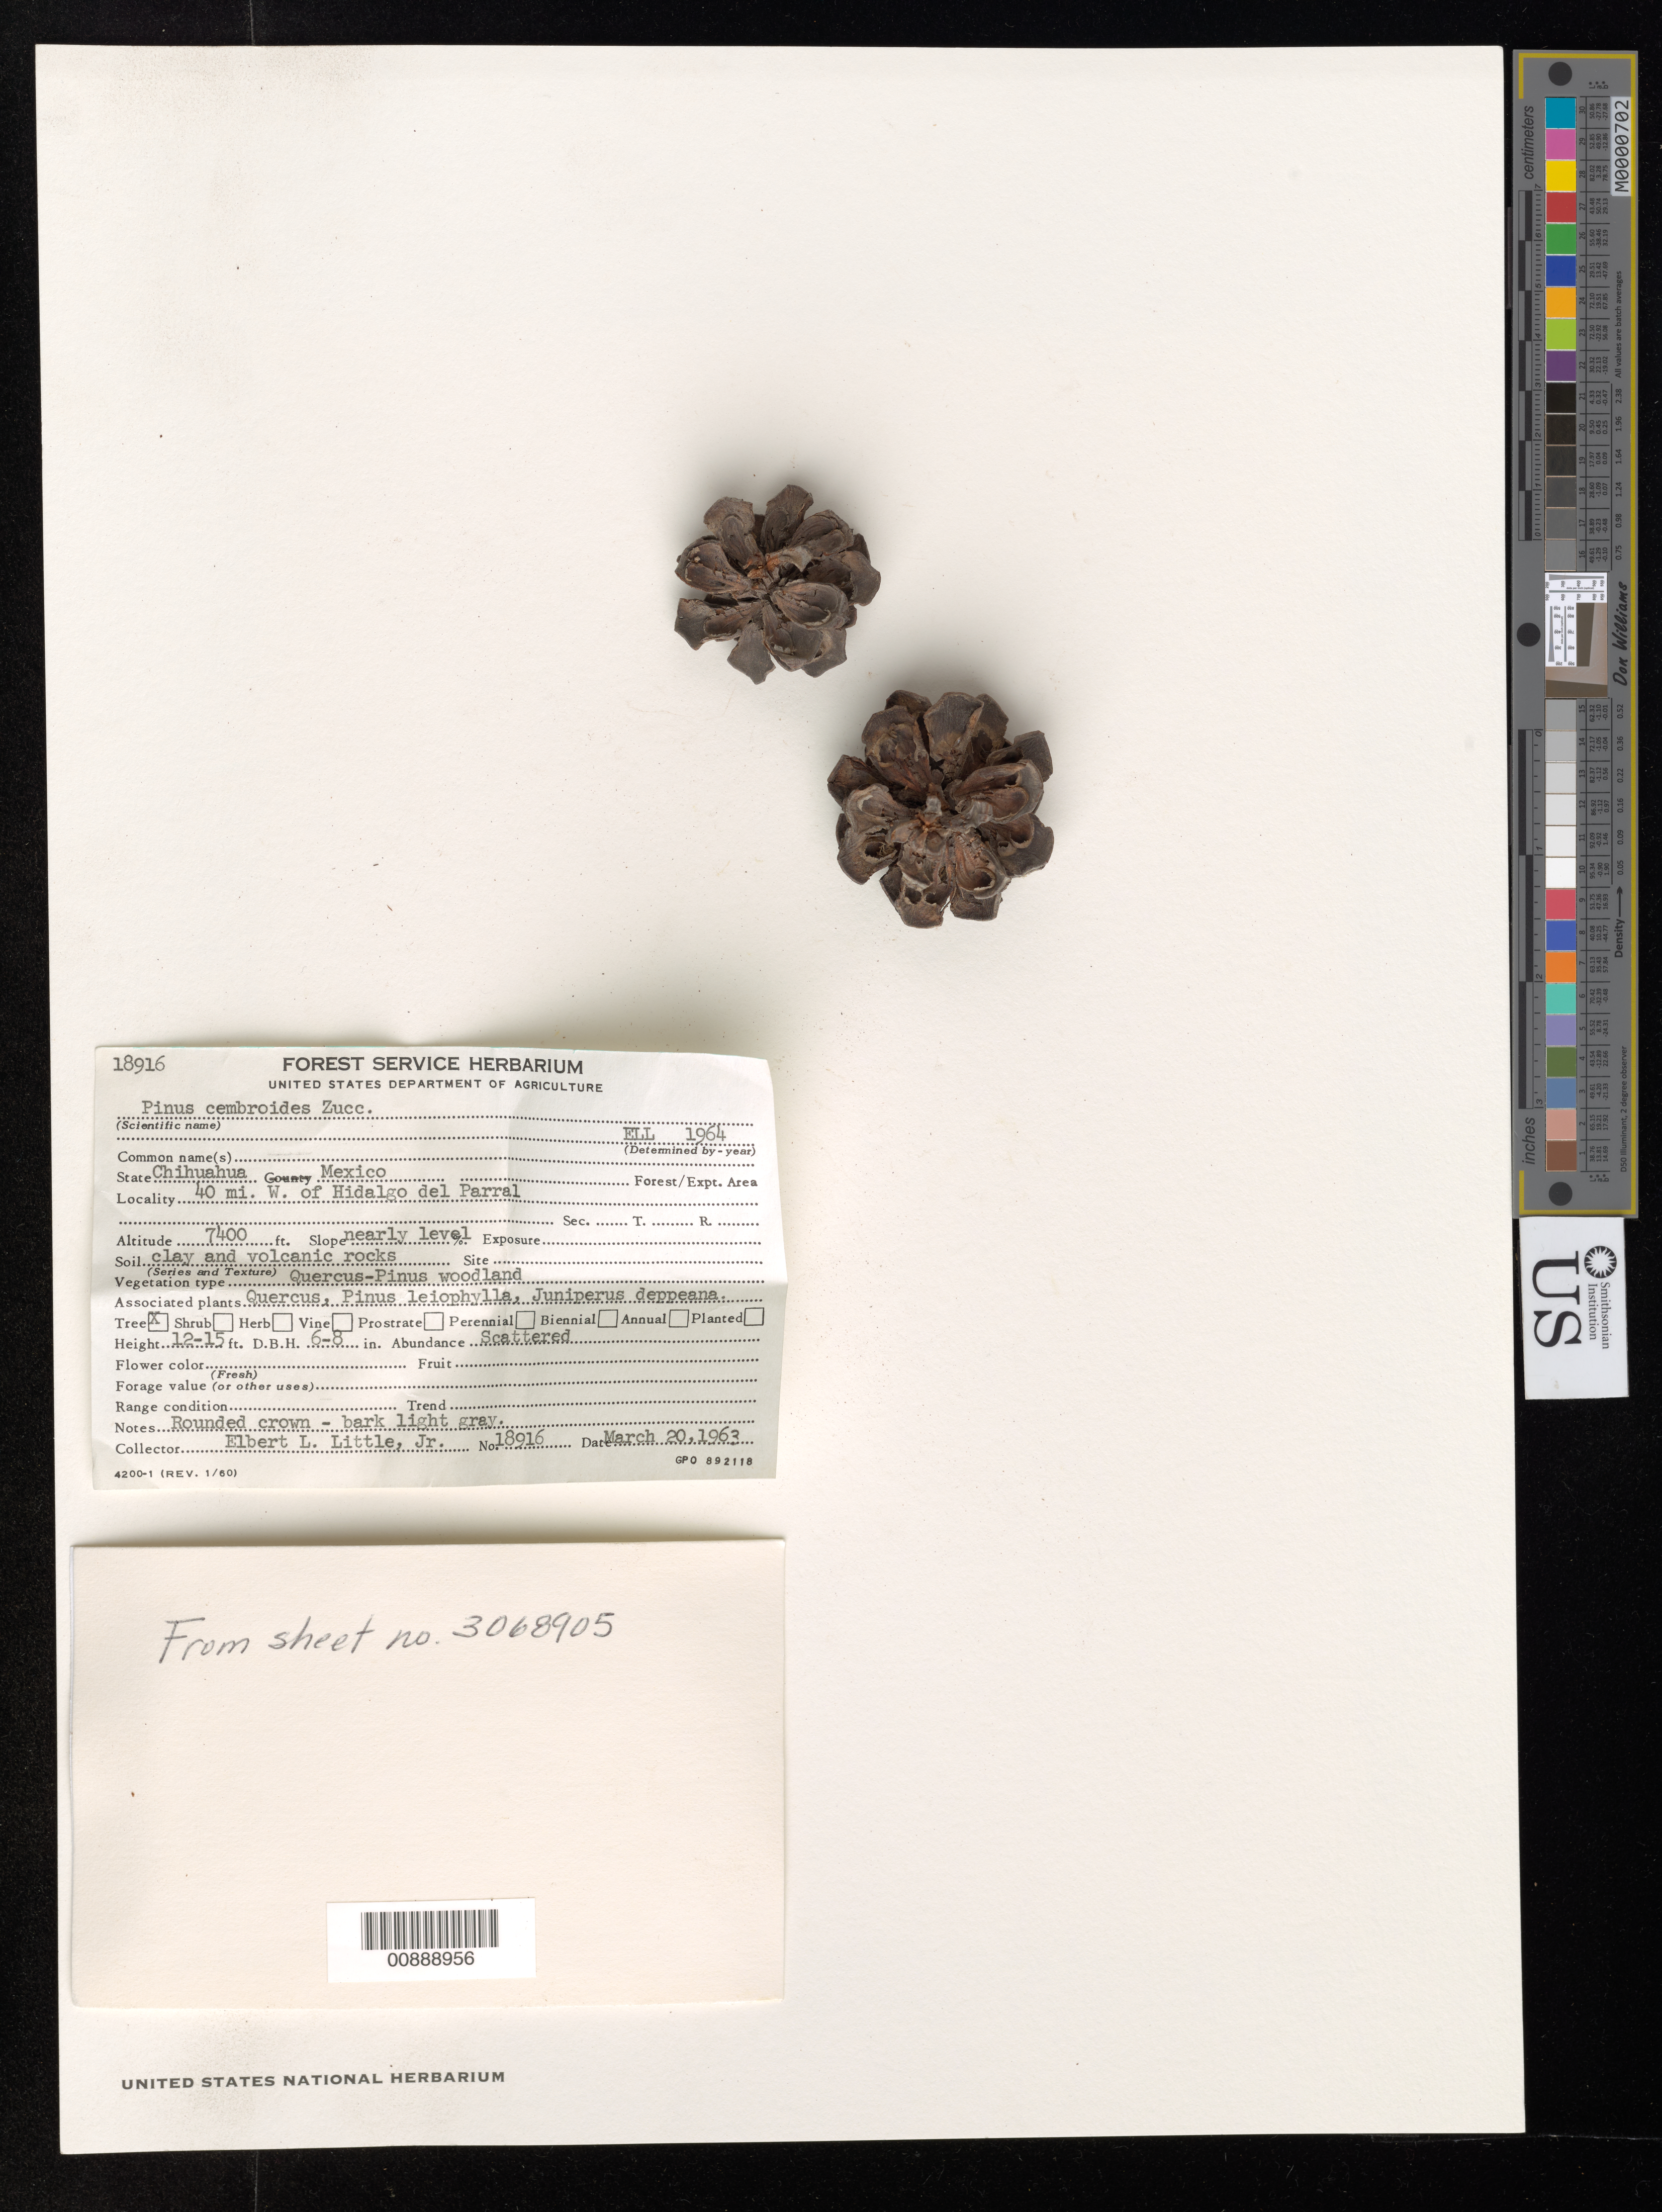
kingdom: Plantae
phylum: Tracheophyta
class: Pinopsida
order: Pinales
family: Pinaceae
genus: Pinus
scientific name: Pinus cembroides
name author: Zucc.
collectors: E. L. Little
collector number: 18916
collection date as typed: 20 Mar 1963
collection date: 1963-03-20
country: Mexico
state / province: Chihuahua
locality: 40 mi. W of Hidalgo del Parral, Chihuahua.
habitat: Slope nearly level, clay and volcanic rocks. Quercus-Pinus woodland. Assoc. plants: Quercus, Pinus leiophylla ..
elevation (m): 2256